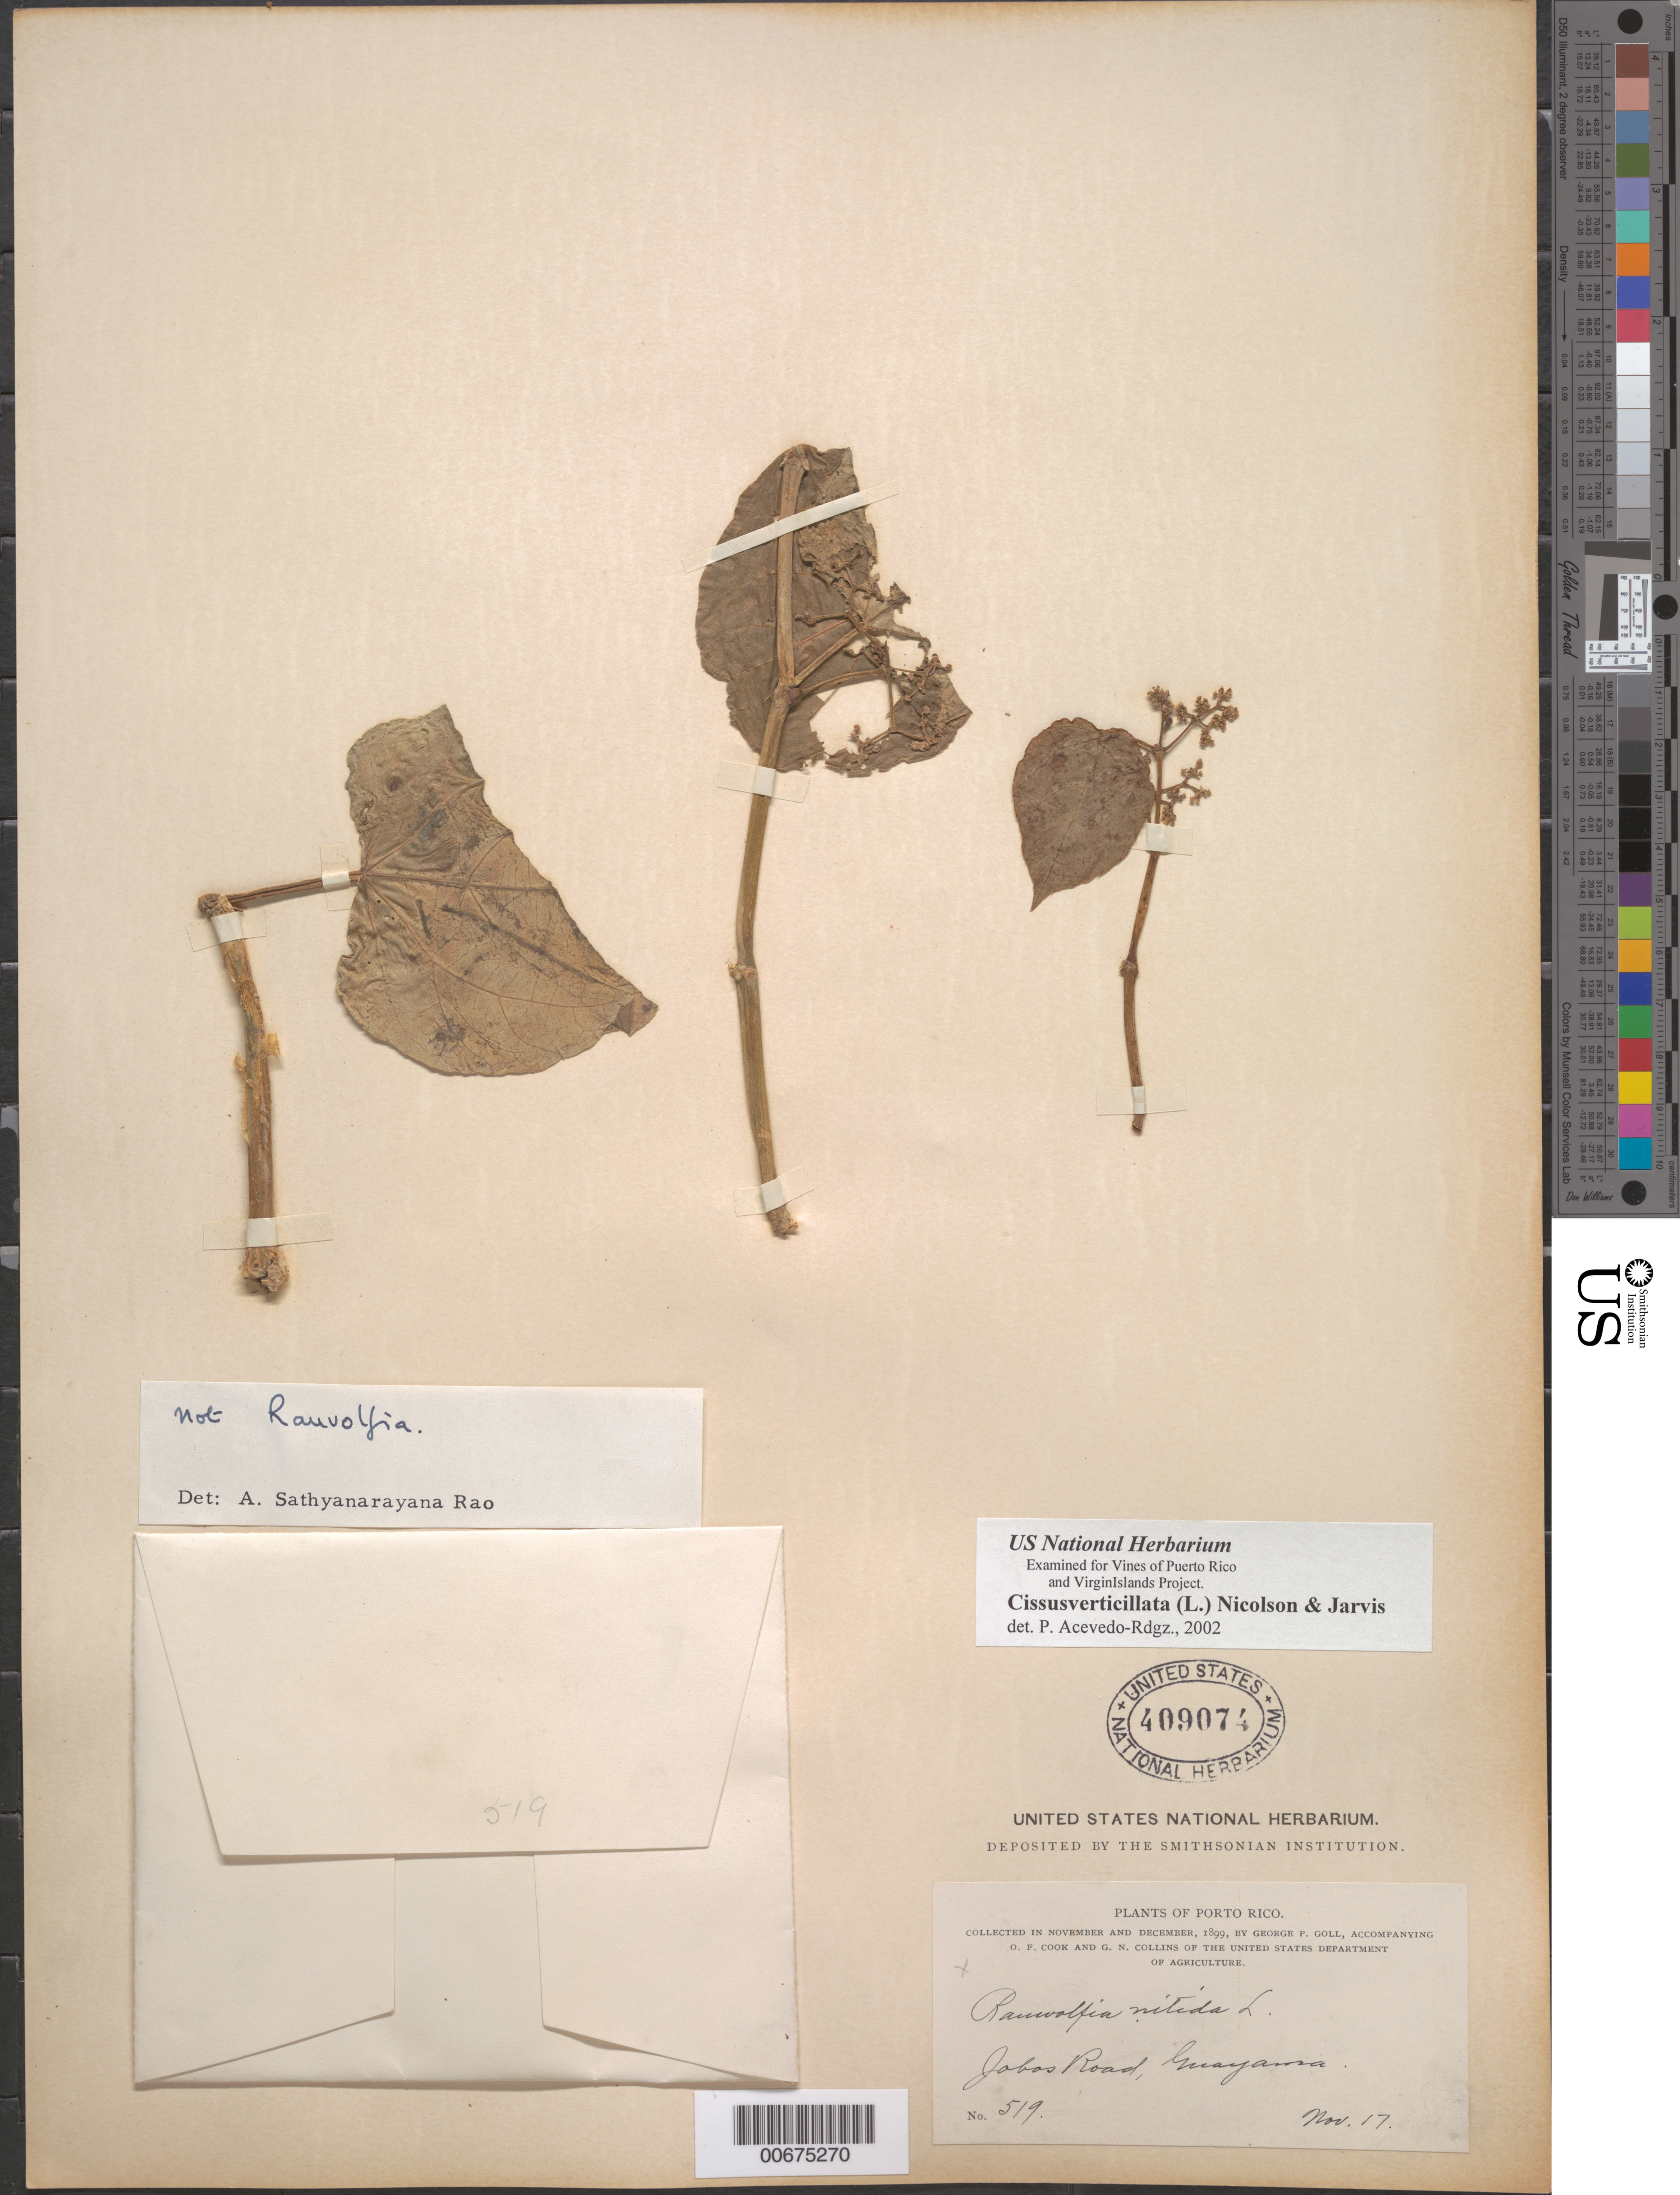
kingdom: Plantae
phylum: Tracheophyta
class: Magnoliopsida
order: Vitales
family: Vitaceae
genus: Cissus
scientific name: Cissus verticillata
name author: (L.) Nicolson & C.E. Jarvis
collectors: G. P. Goll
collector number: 519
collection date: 1899-11-17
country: Puerto Rico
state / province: Guayama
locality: Porto Rico. Jobos Road, Guayama.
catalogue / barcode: US 409074